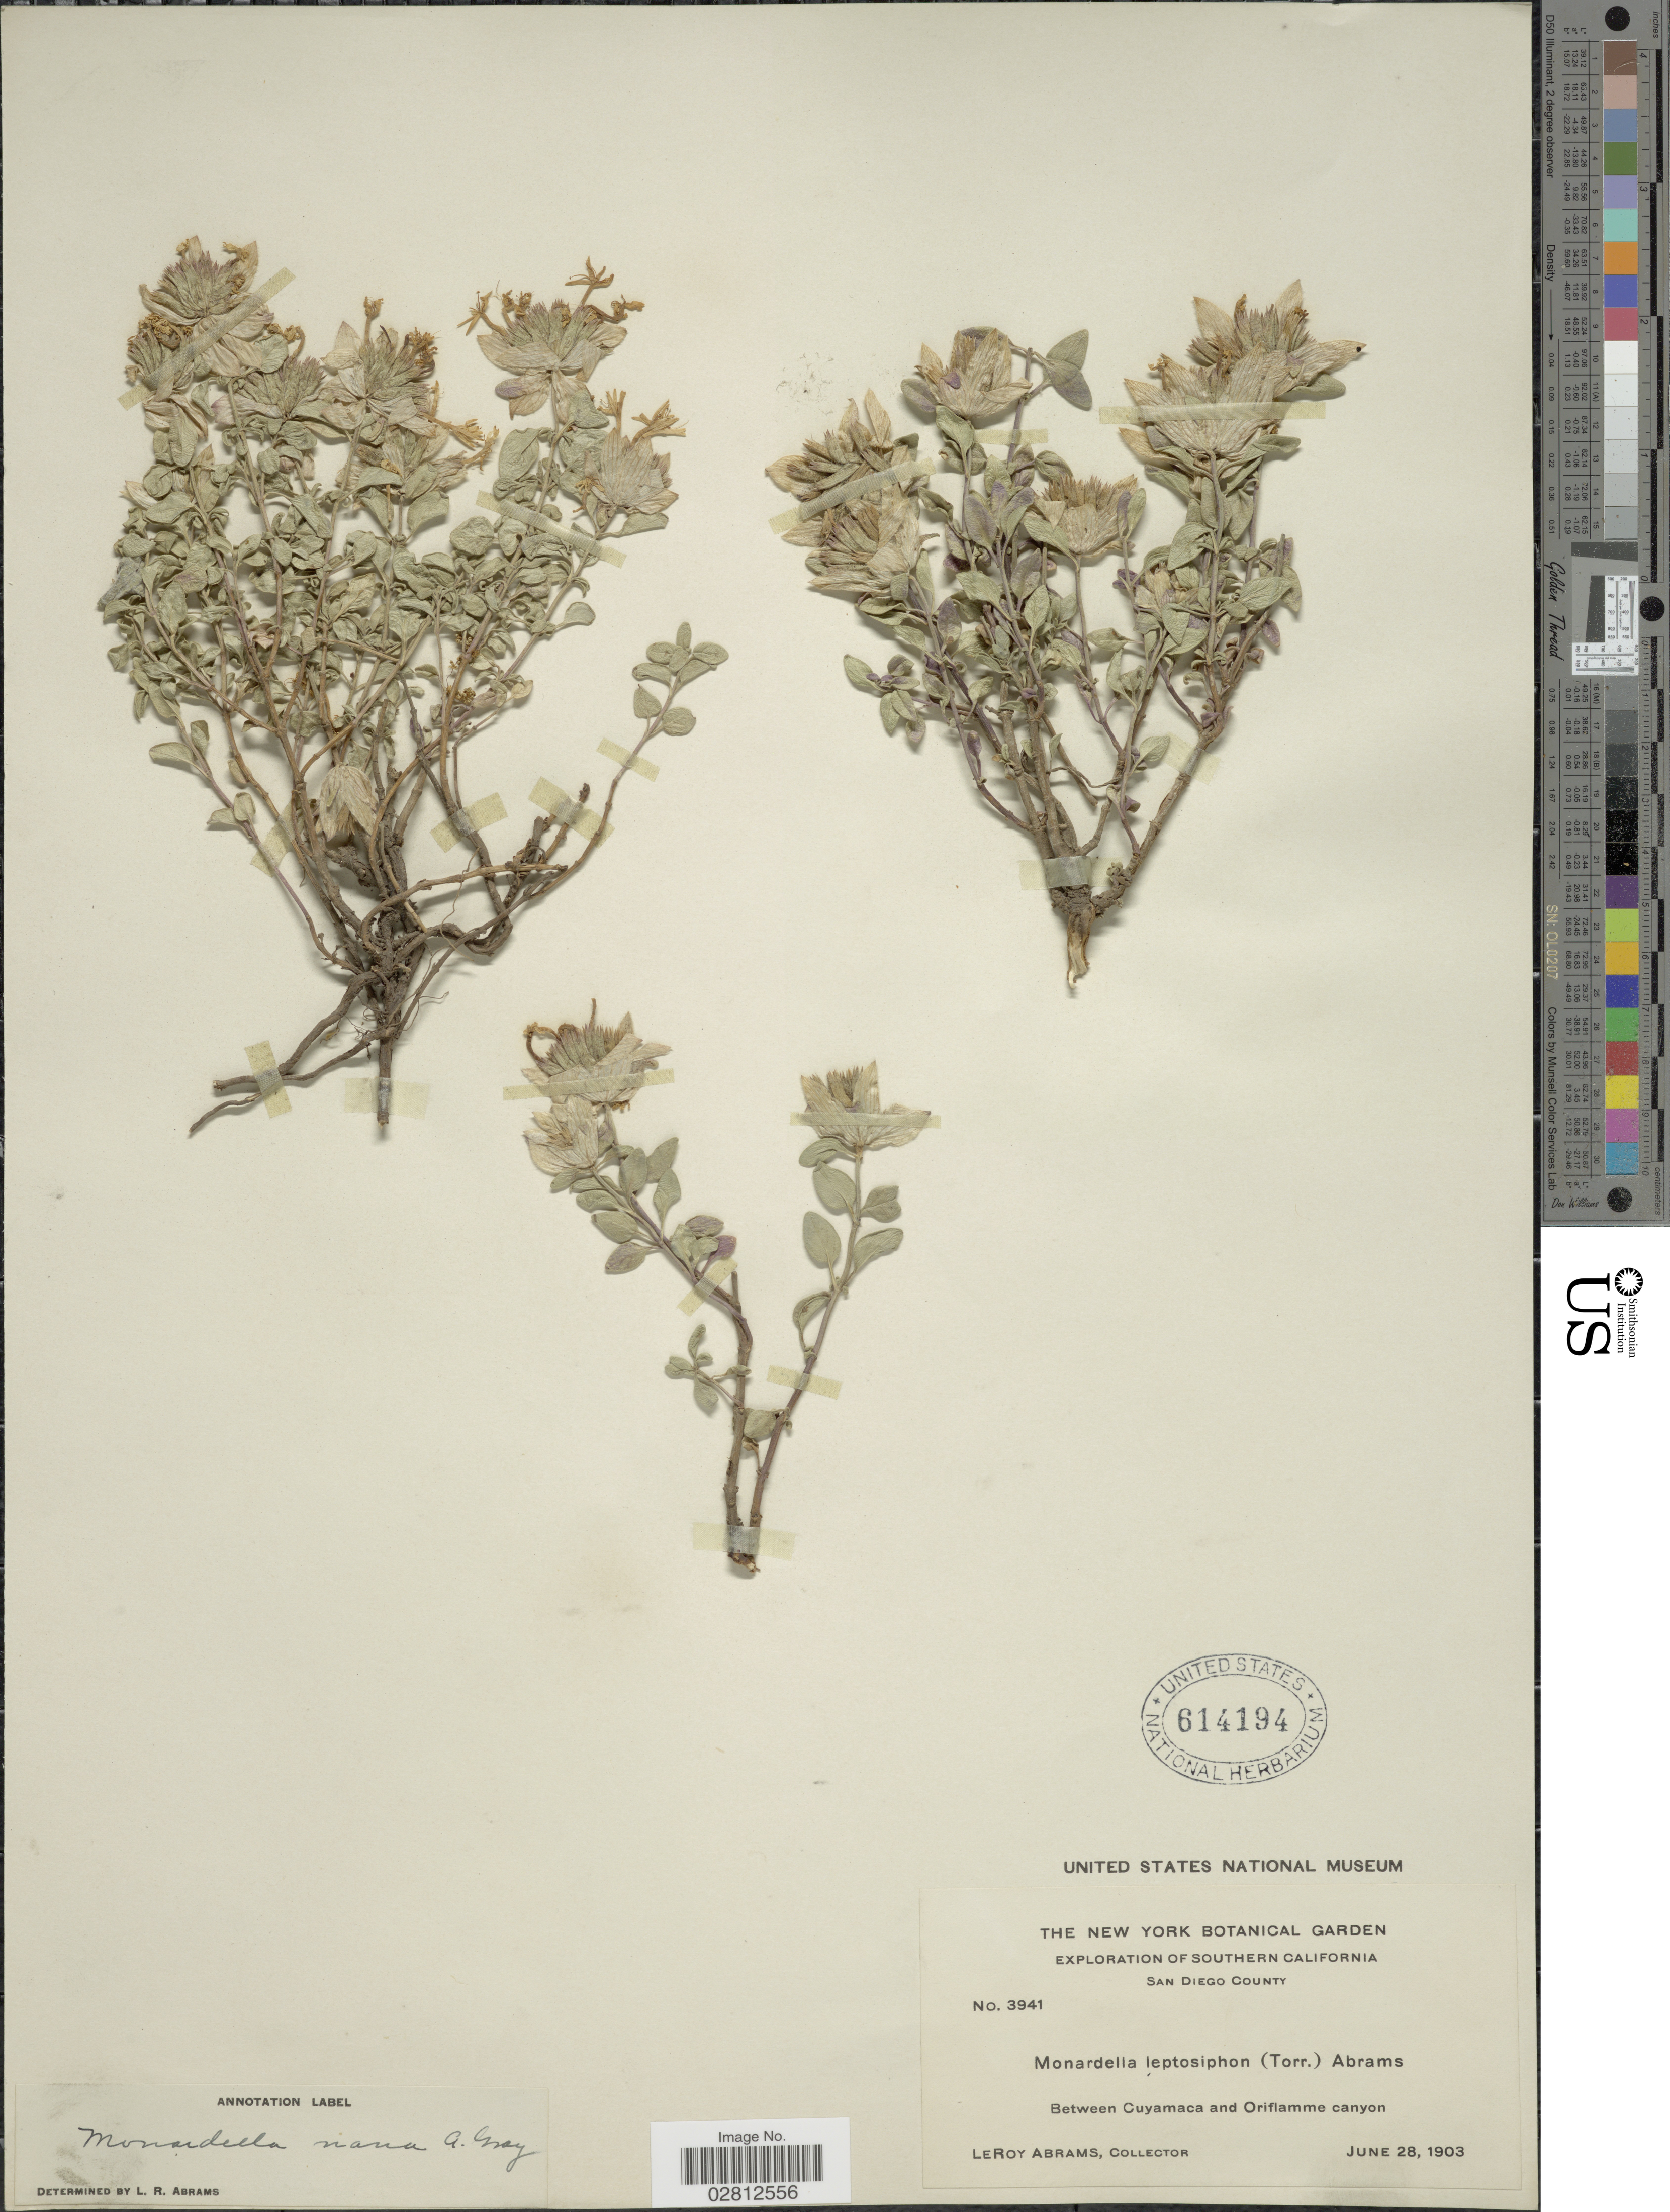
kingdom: Plantae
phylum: Tracheophyta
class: Magnoliopsida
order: Lamiales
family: Lamiaceae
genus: Monardella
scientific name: Monardella nana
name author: A. Gray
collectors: L. Abrams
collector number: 3941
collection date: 1903-06-28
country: United States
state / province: California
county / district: San Diego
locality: Southern California, San Diego County, Between Cuyamaca and Oriflamme canyon.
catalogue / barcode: US 614194